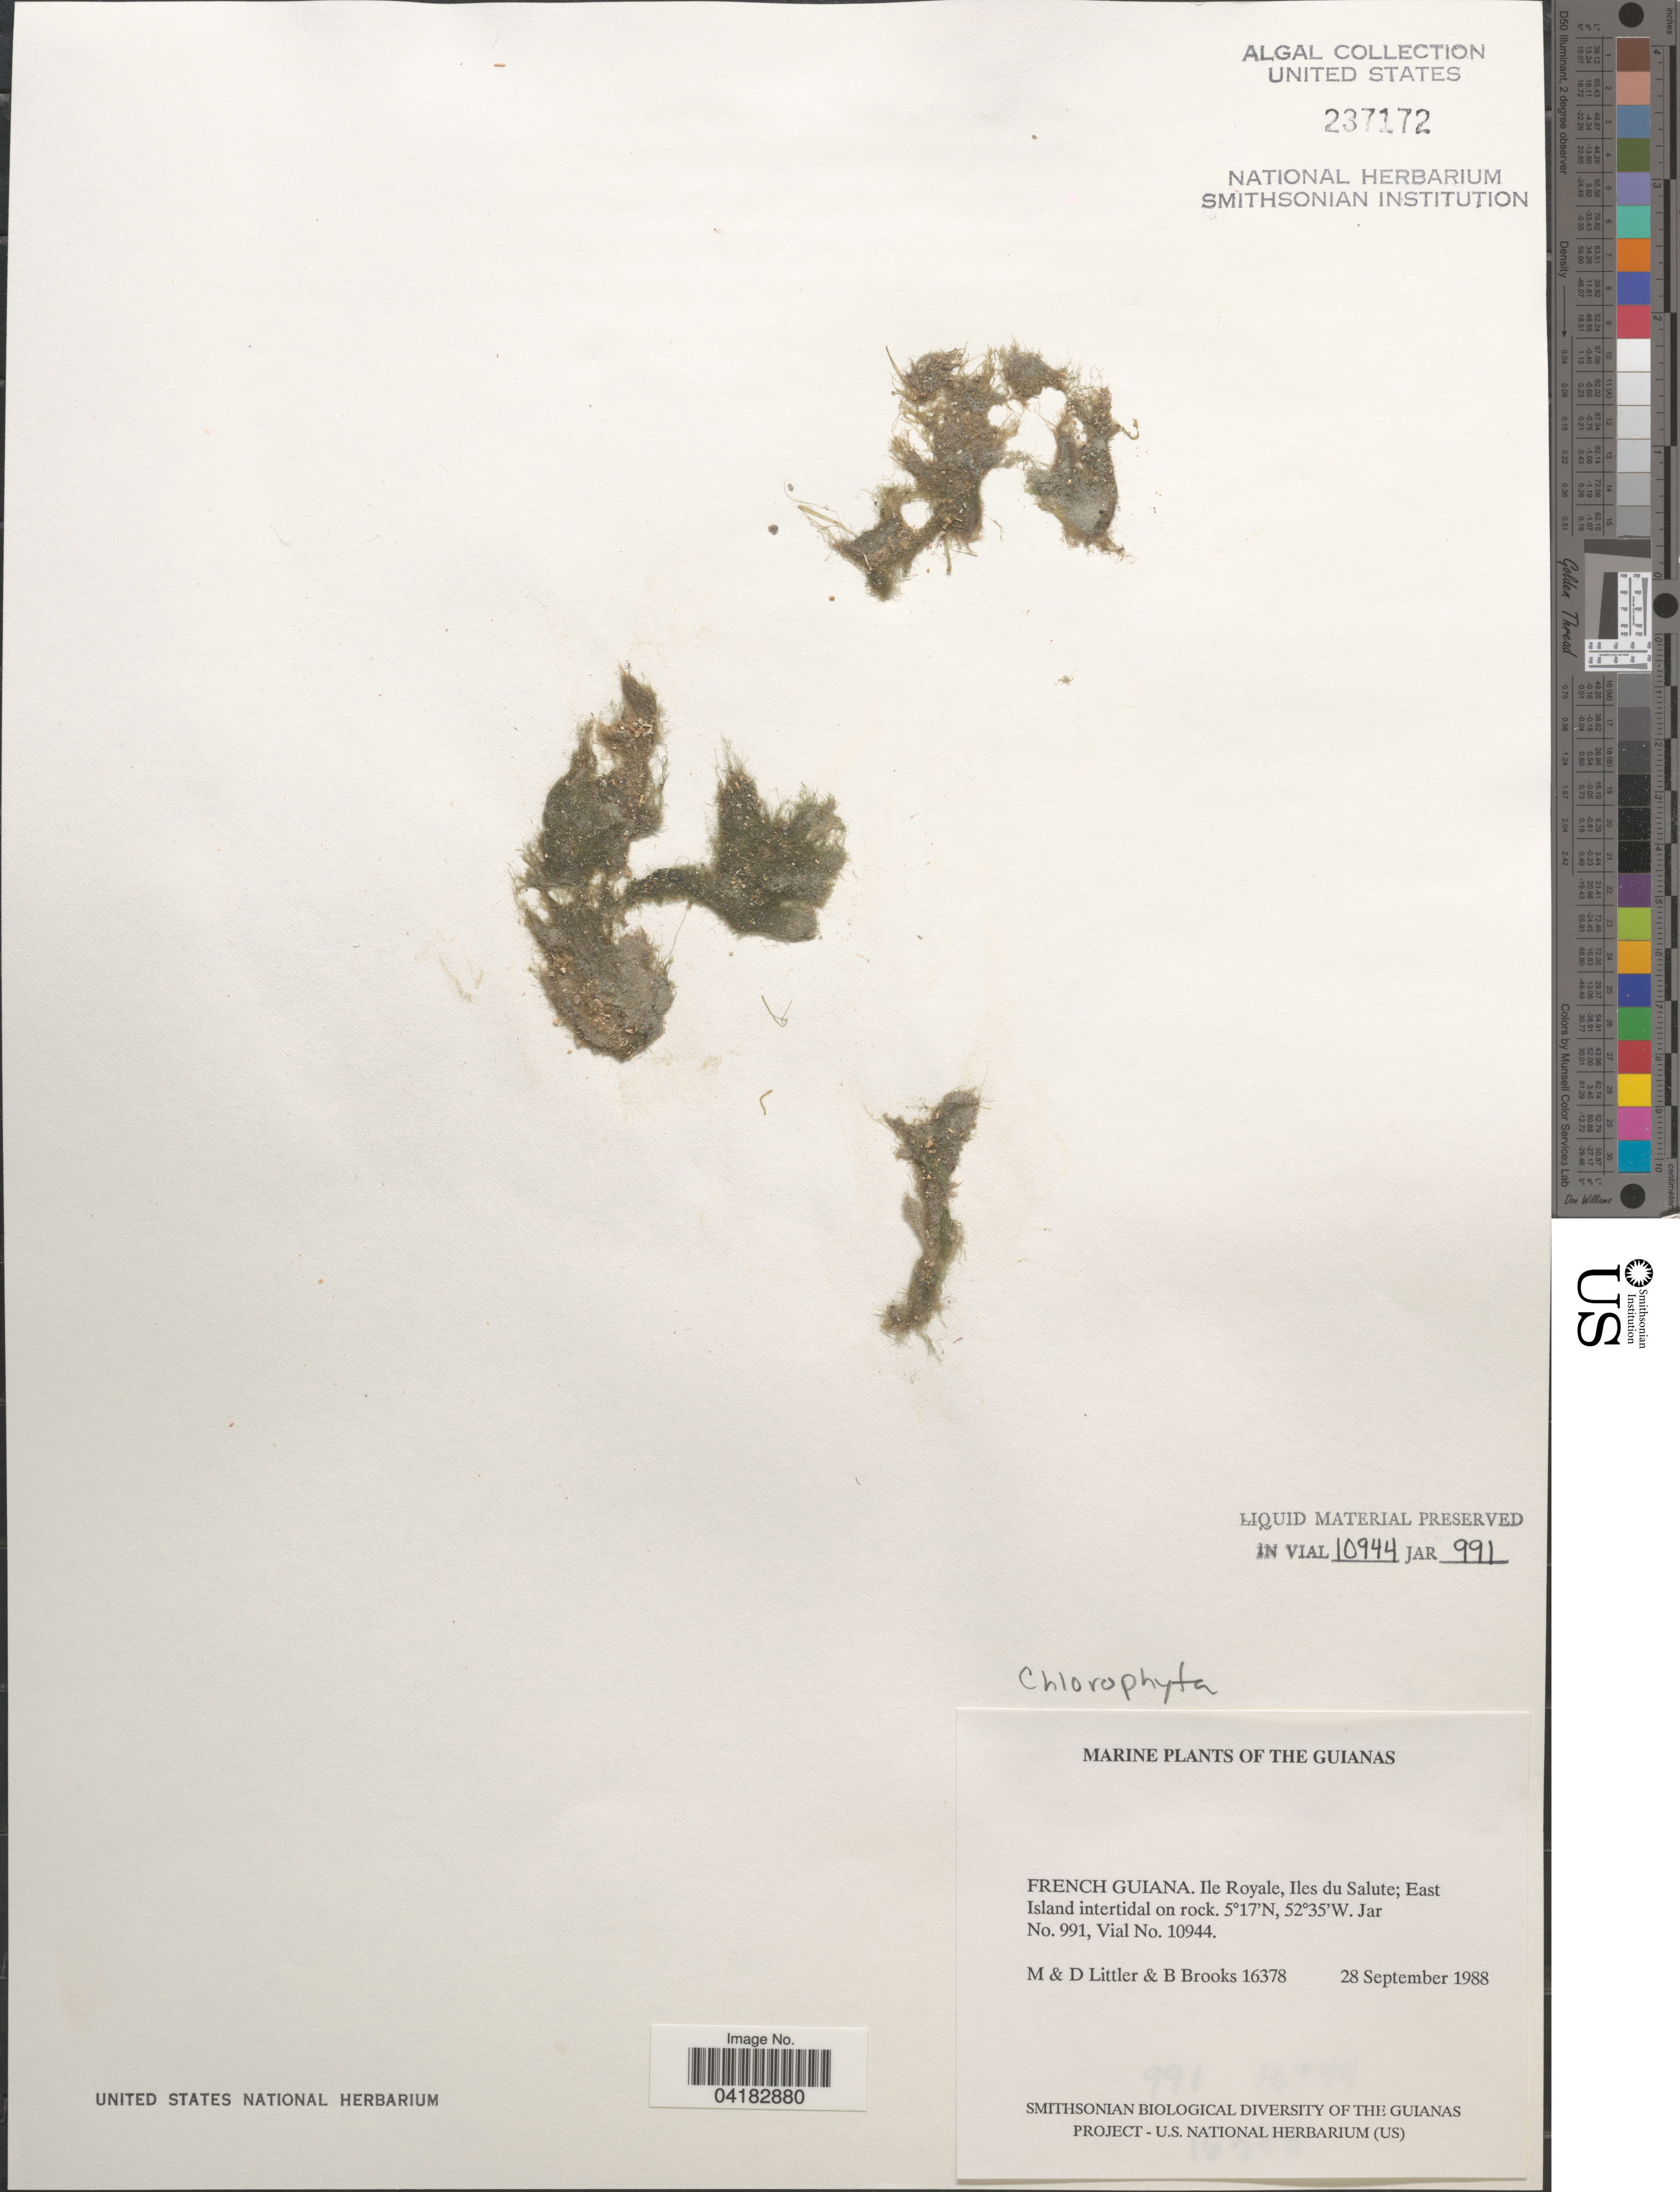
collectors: M. Littler, D. S. Littler & B. Brooks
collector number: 16378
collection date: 1988-09-28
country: French Guiana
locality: Guianas. Ile Royale, Iles du Salute; East Island intertidal on rock.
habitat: intertidal on rock.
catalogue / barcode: US 237172